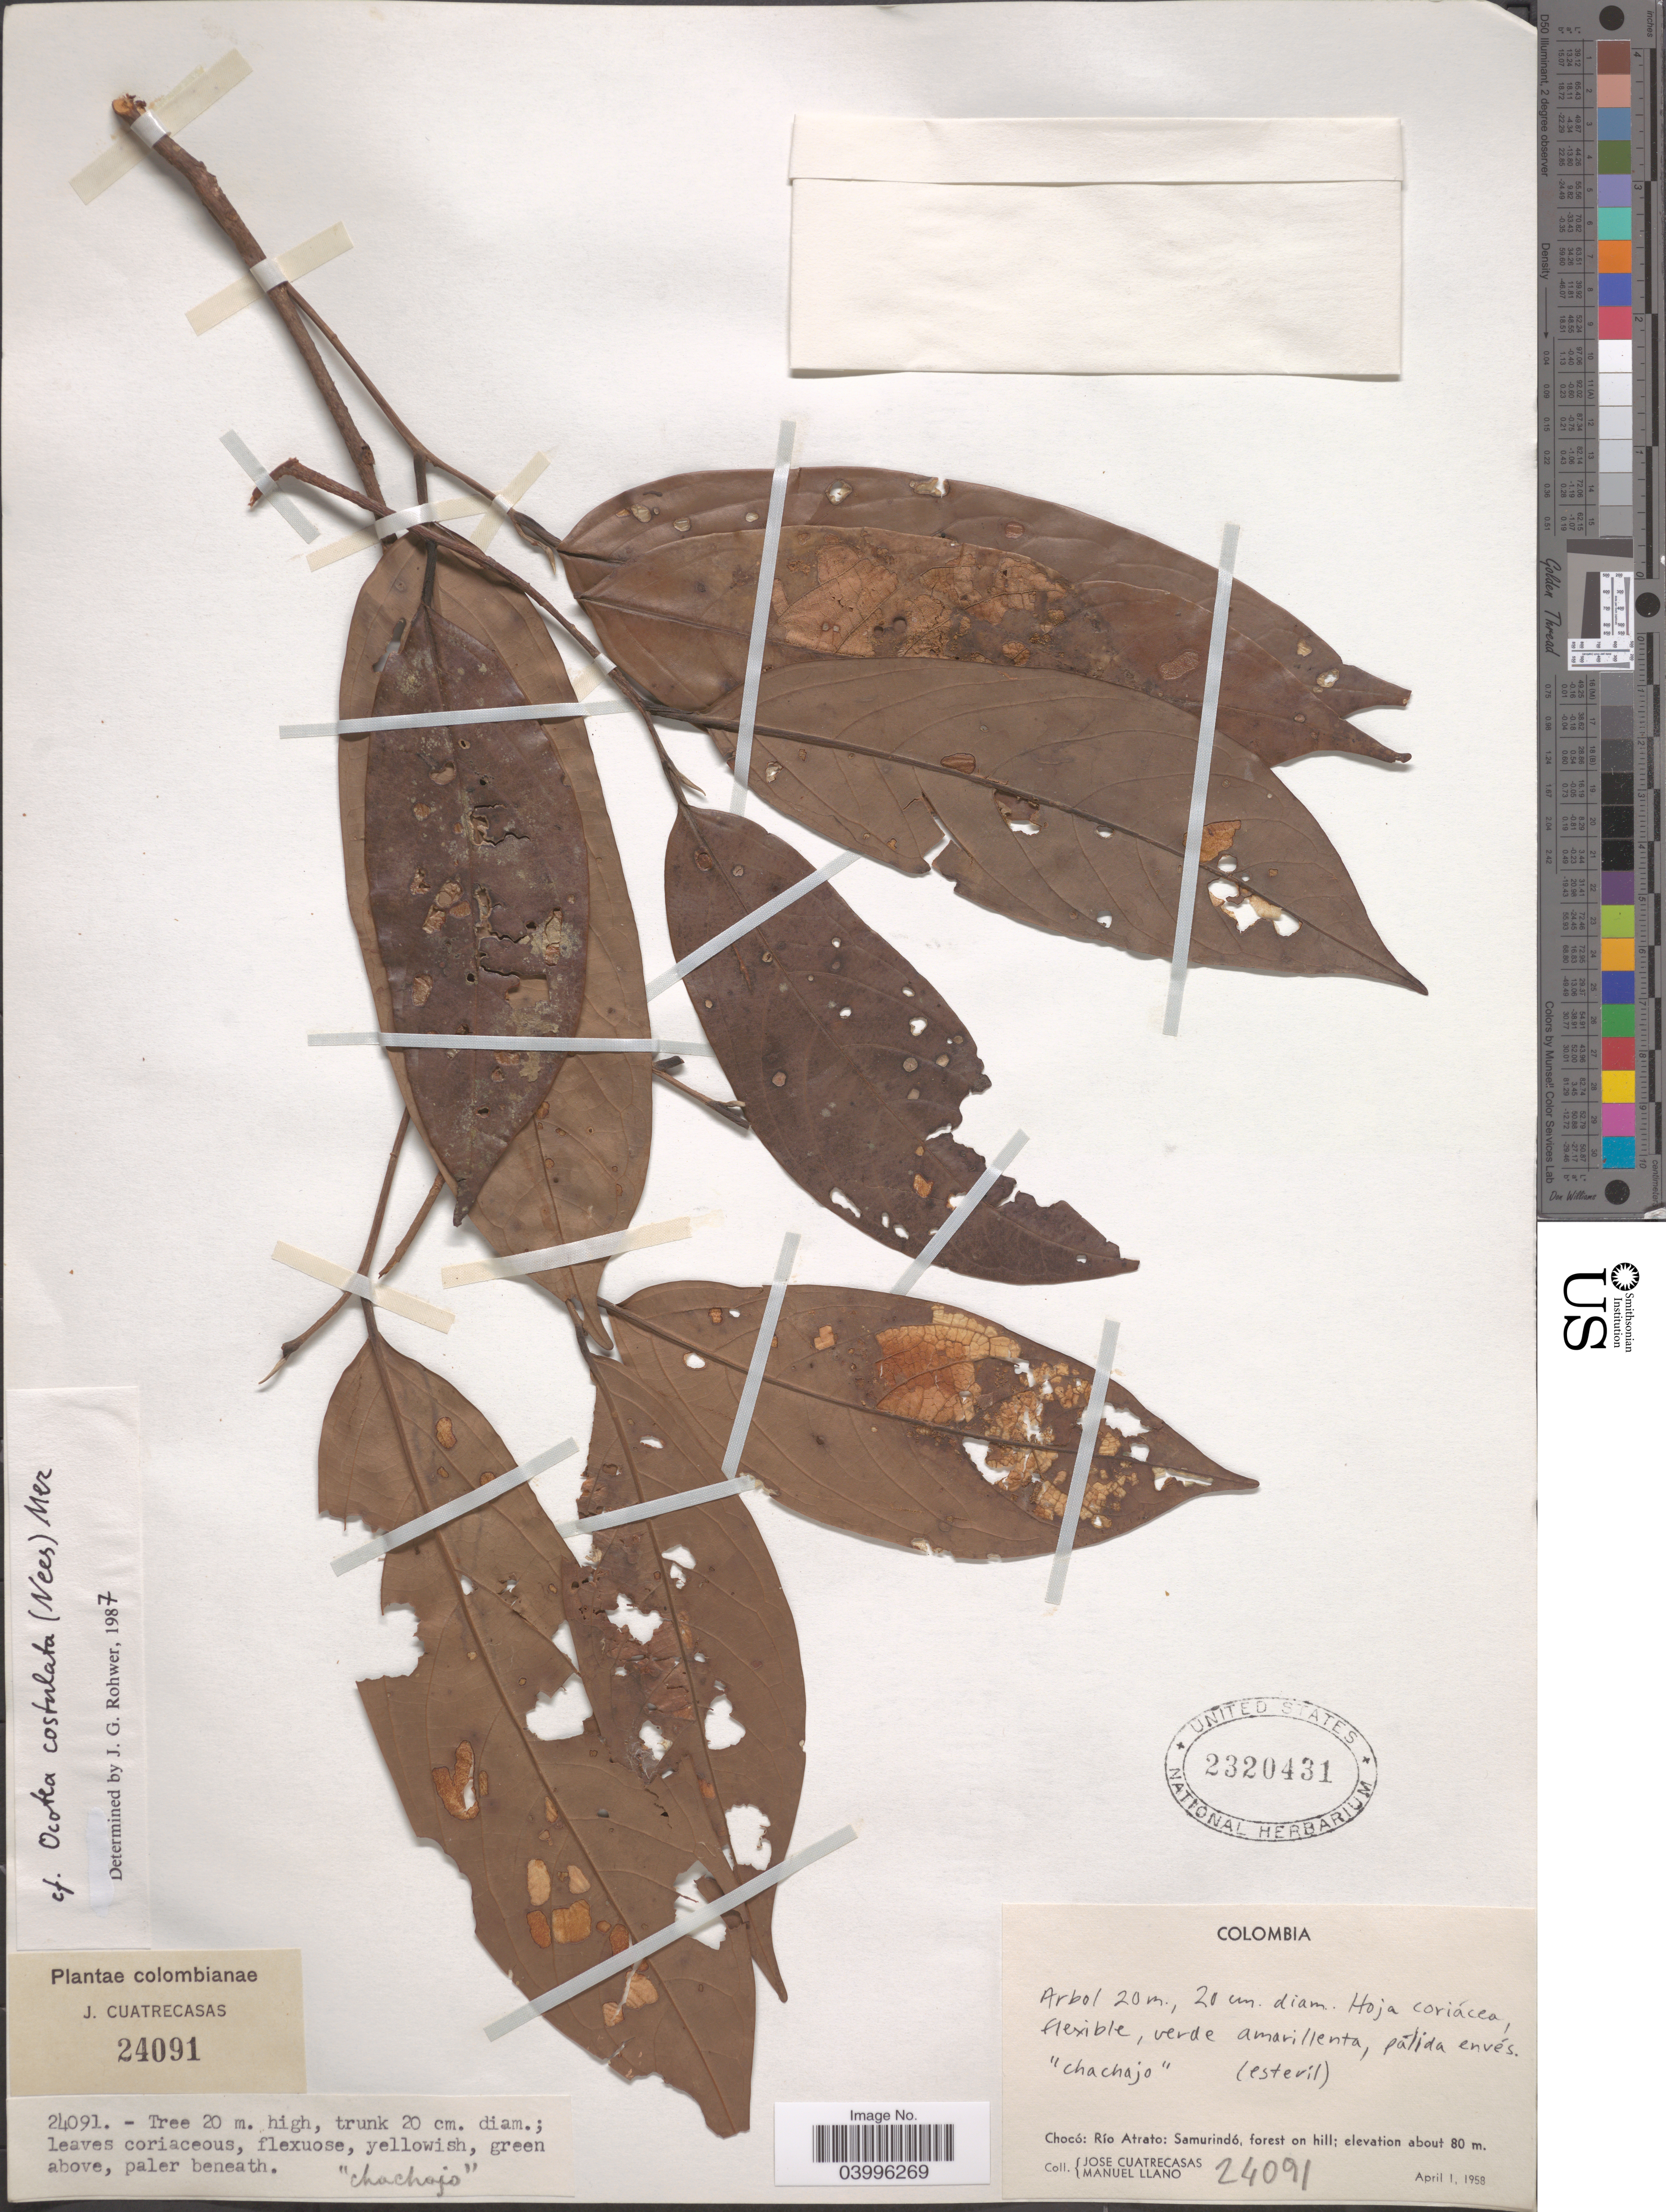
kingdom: Plantae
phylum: Tracheophyta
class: Magnoliopsida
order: Laurales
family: Lauraceae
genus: Ocotea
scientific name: Ocotea costulata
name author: (Nees) Mez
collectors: J. Cuatrecasas & M. Llano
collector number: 24091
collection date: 1958-04-01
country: Colombia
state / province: Chocó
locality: Río Atrato: Samurindó, forest on hill.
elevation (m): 80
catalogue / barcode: US 2320431